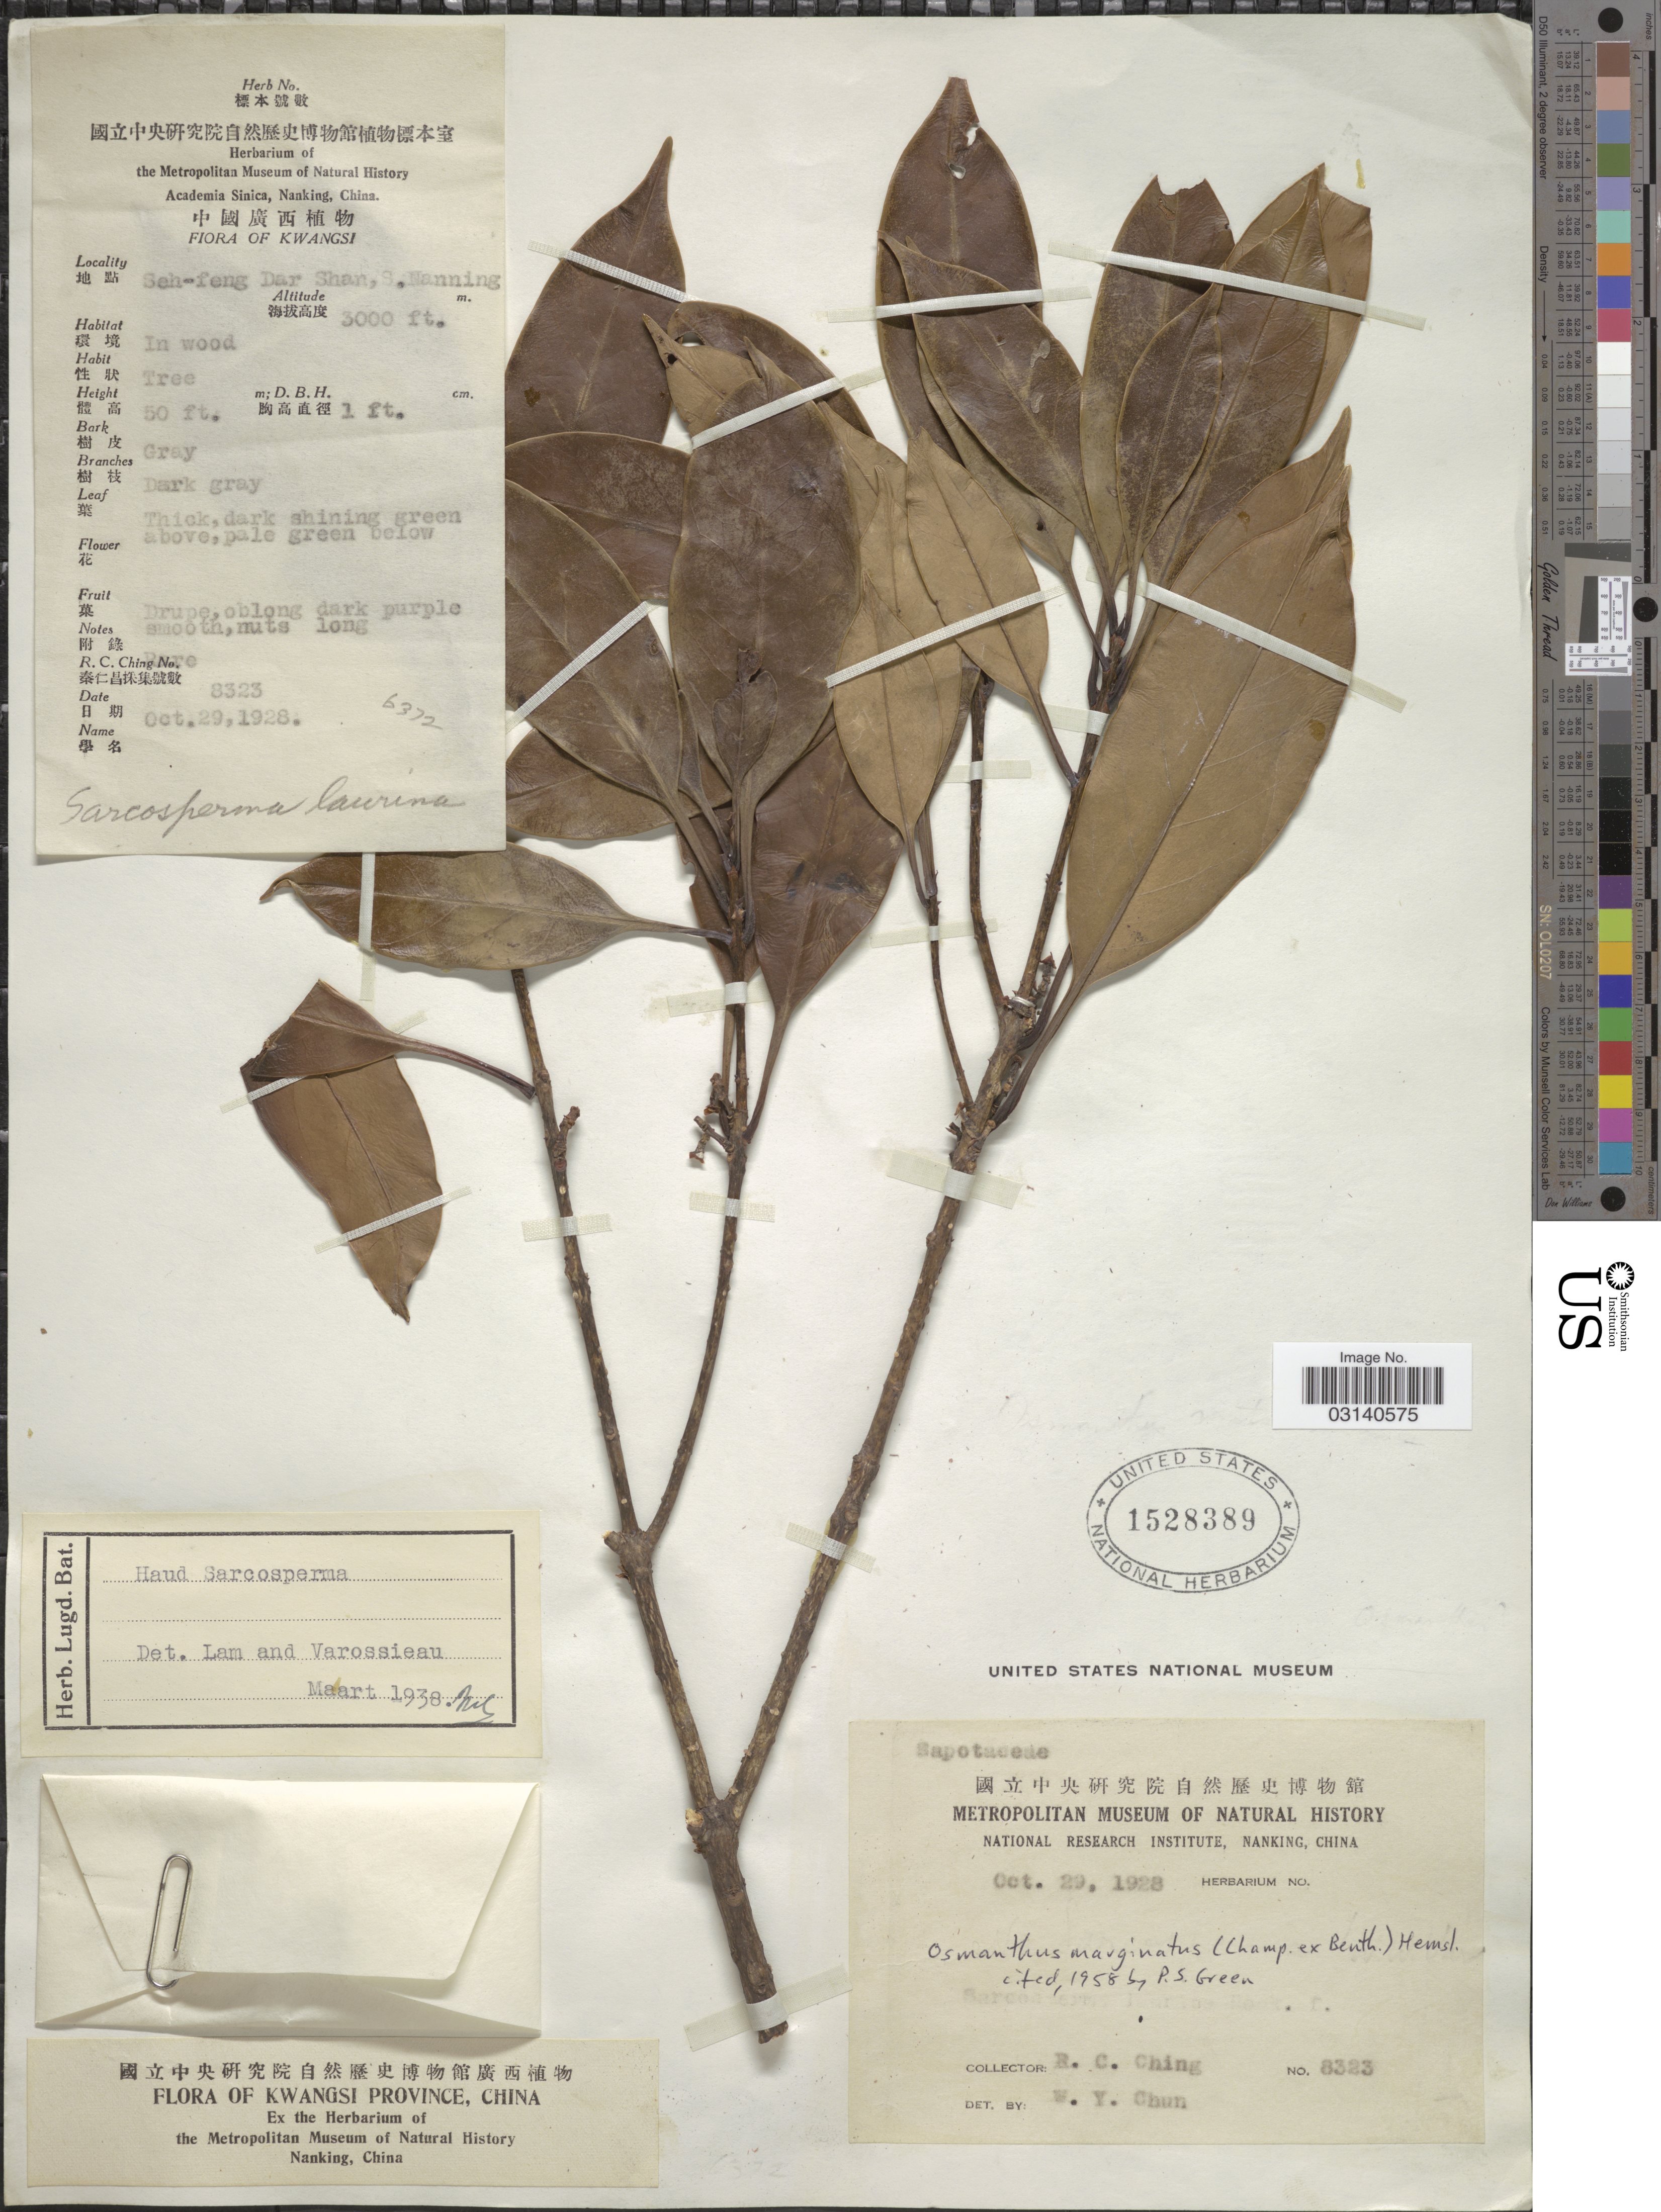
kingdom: Plantae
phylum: Tracheophyta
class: Magnoliopsida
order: Lamiales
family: Oleaceae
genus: Osmanthus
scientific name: Osmanthus marginatus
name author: (Champ. ex Benth.) Hemsl.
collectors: R. C. Ching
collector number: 8323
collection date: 1928-10-29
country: China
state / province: Guangxi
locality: Kwangsi Province, Seh-feng Dar Shan, S. Nanning.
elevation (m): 914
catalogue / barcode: US 1528389